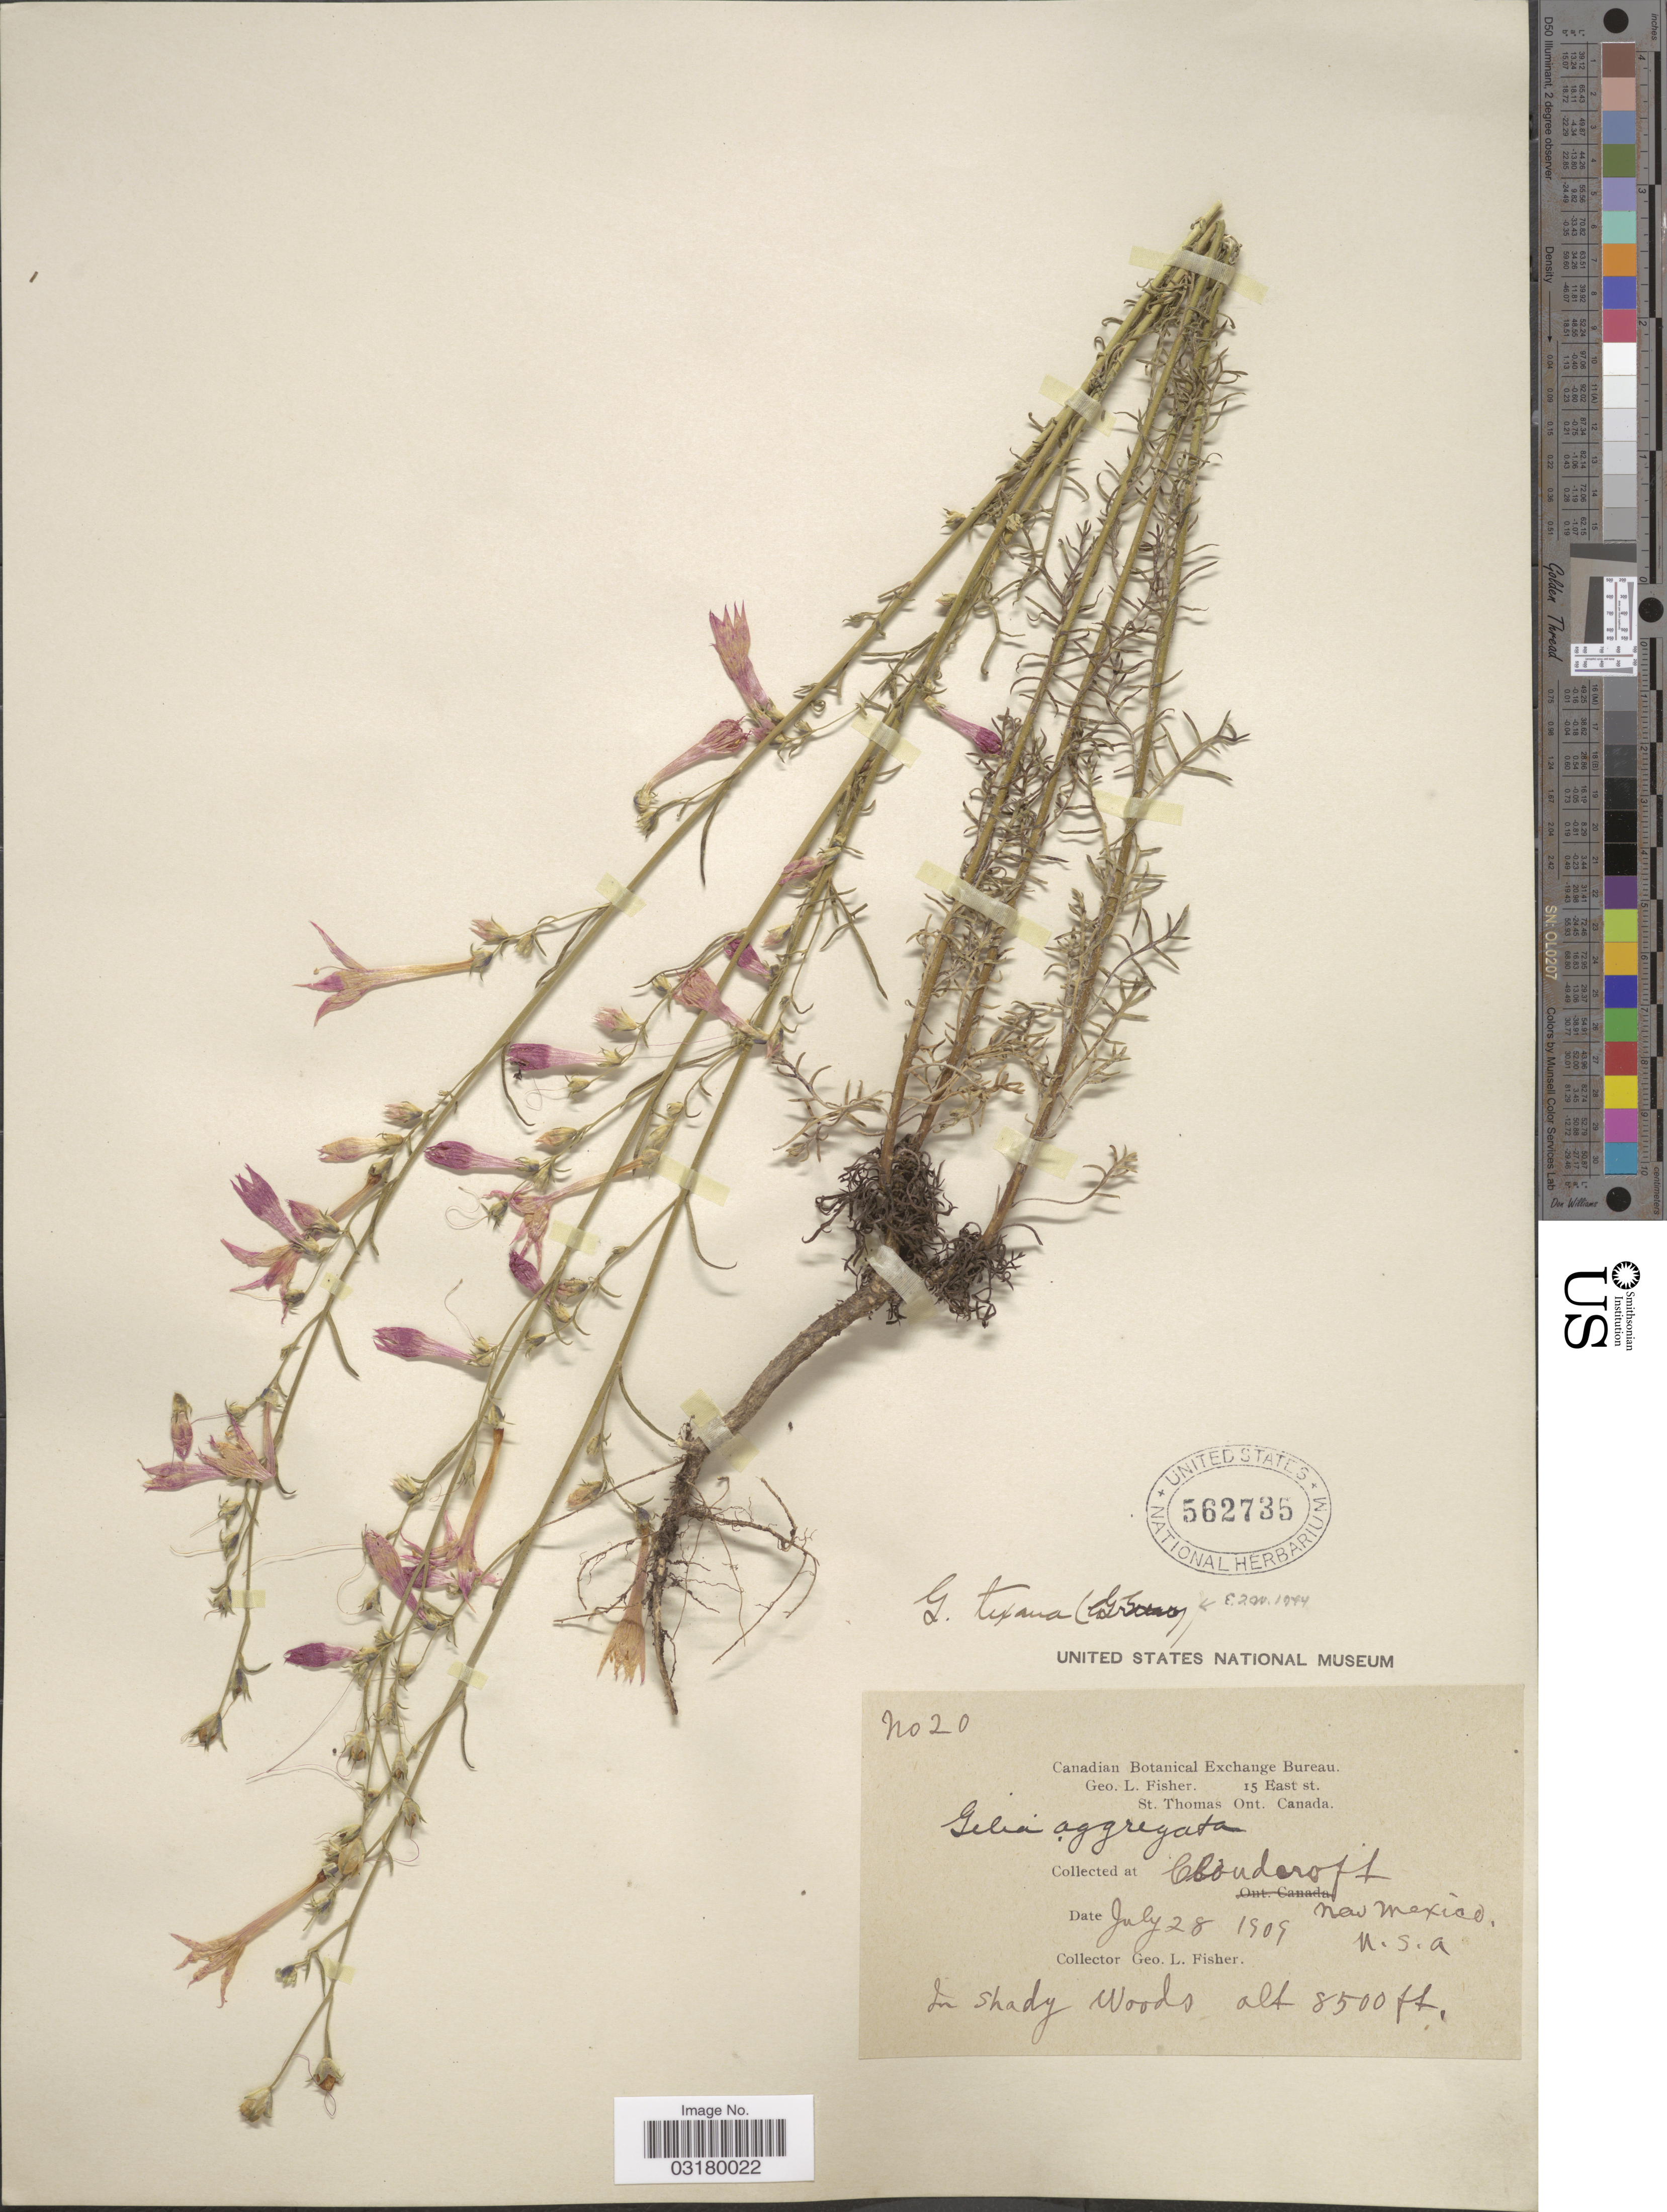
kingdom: Plantae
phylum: Tracheophyta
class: Magnoliopsida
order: Ericales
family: Polemoniaceae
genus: Ipomopsis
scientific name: Ipomopsis aggregata subsp. formosissima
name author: (Greene) Wherry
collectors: G. L. Fisher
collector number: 20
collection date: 1909-07-28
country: United States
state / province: New Mexico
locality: Cloudcroft.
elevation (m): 2591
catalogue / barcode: US 562735